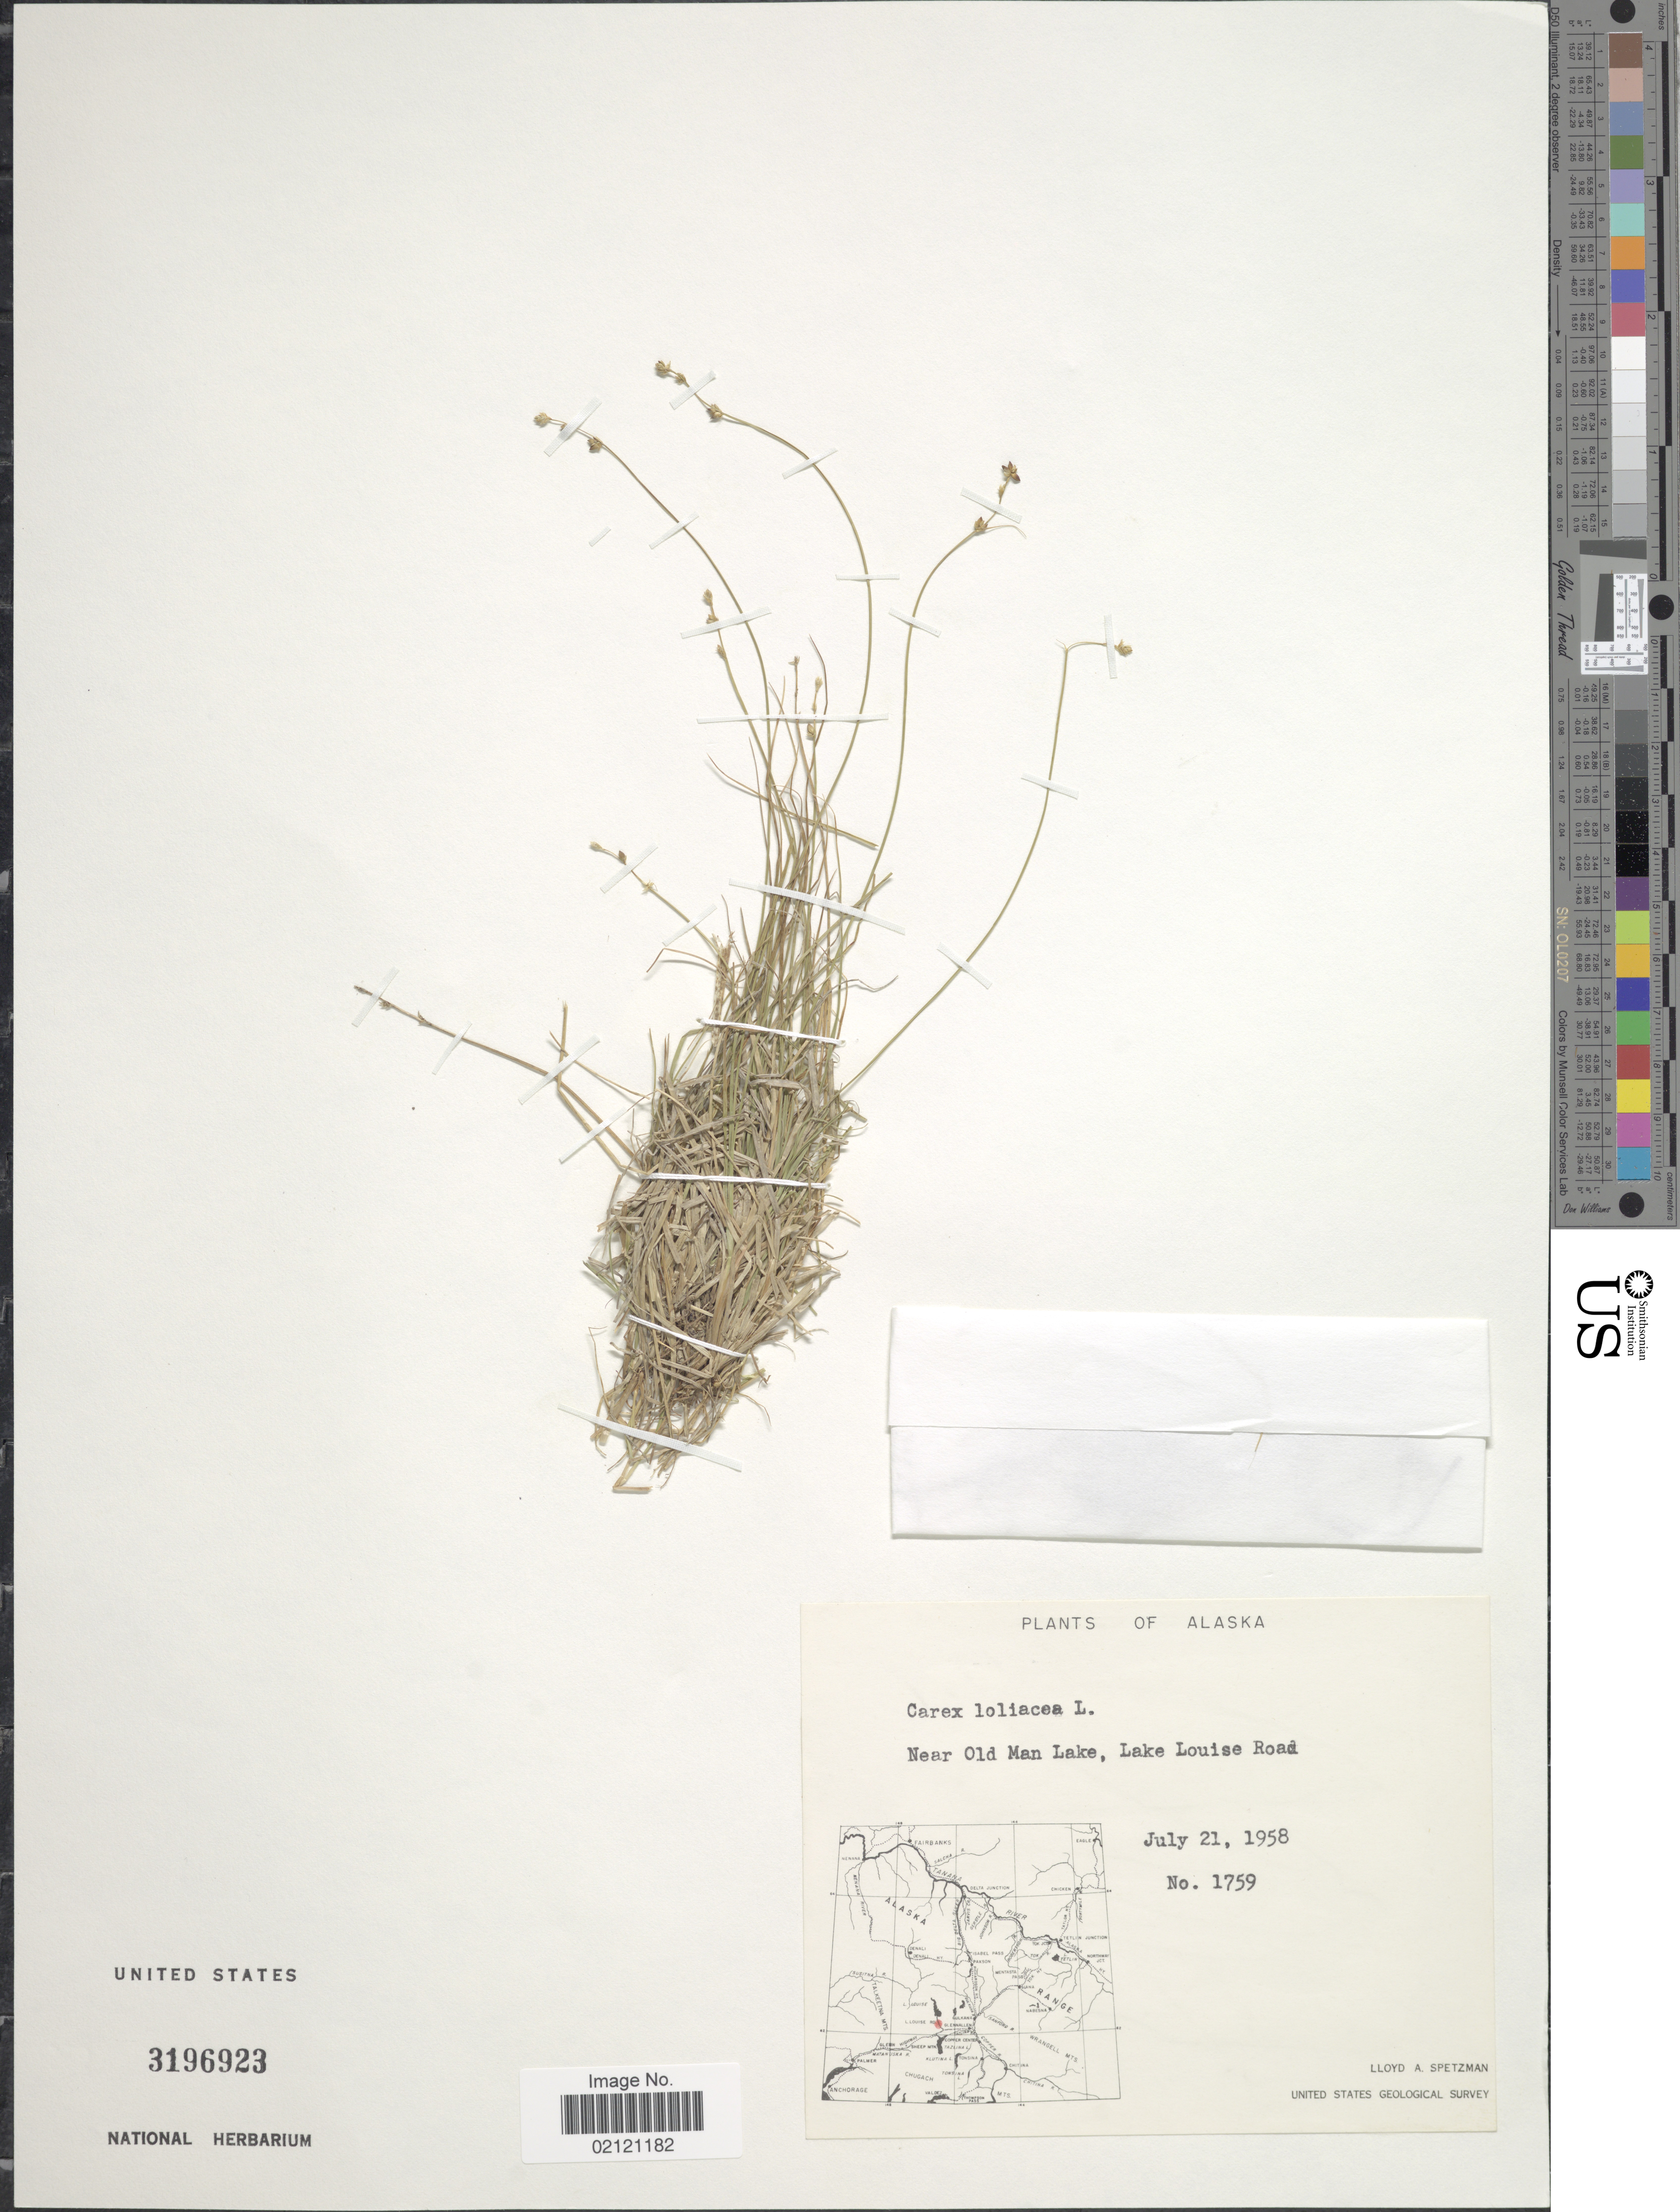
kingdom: Plantae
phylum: Tracheophyta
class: Liliopsida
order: Poales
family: Cyperaceae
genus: Carex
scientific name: Carex loliacea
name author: L.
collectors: L. Spetzman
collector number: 1759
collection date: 1958-07-21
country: United States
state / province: Alaska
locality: Near Old Man Lake, Lake Louise Road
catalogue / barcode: US 3196923